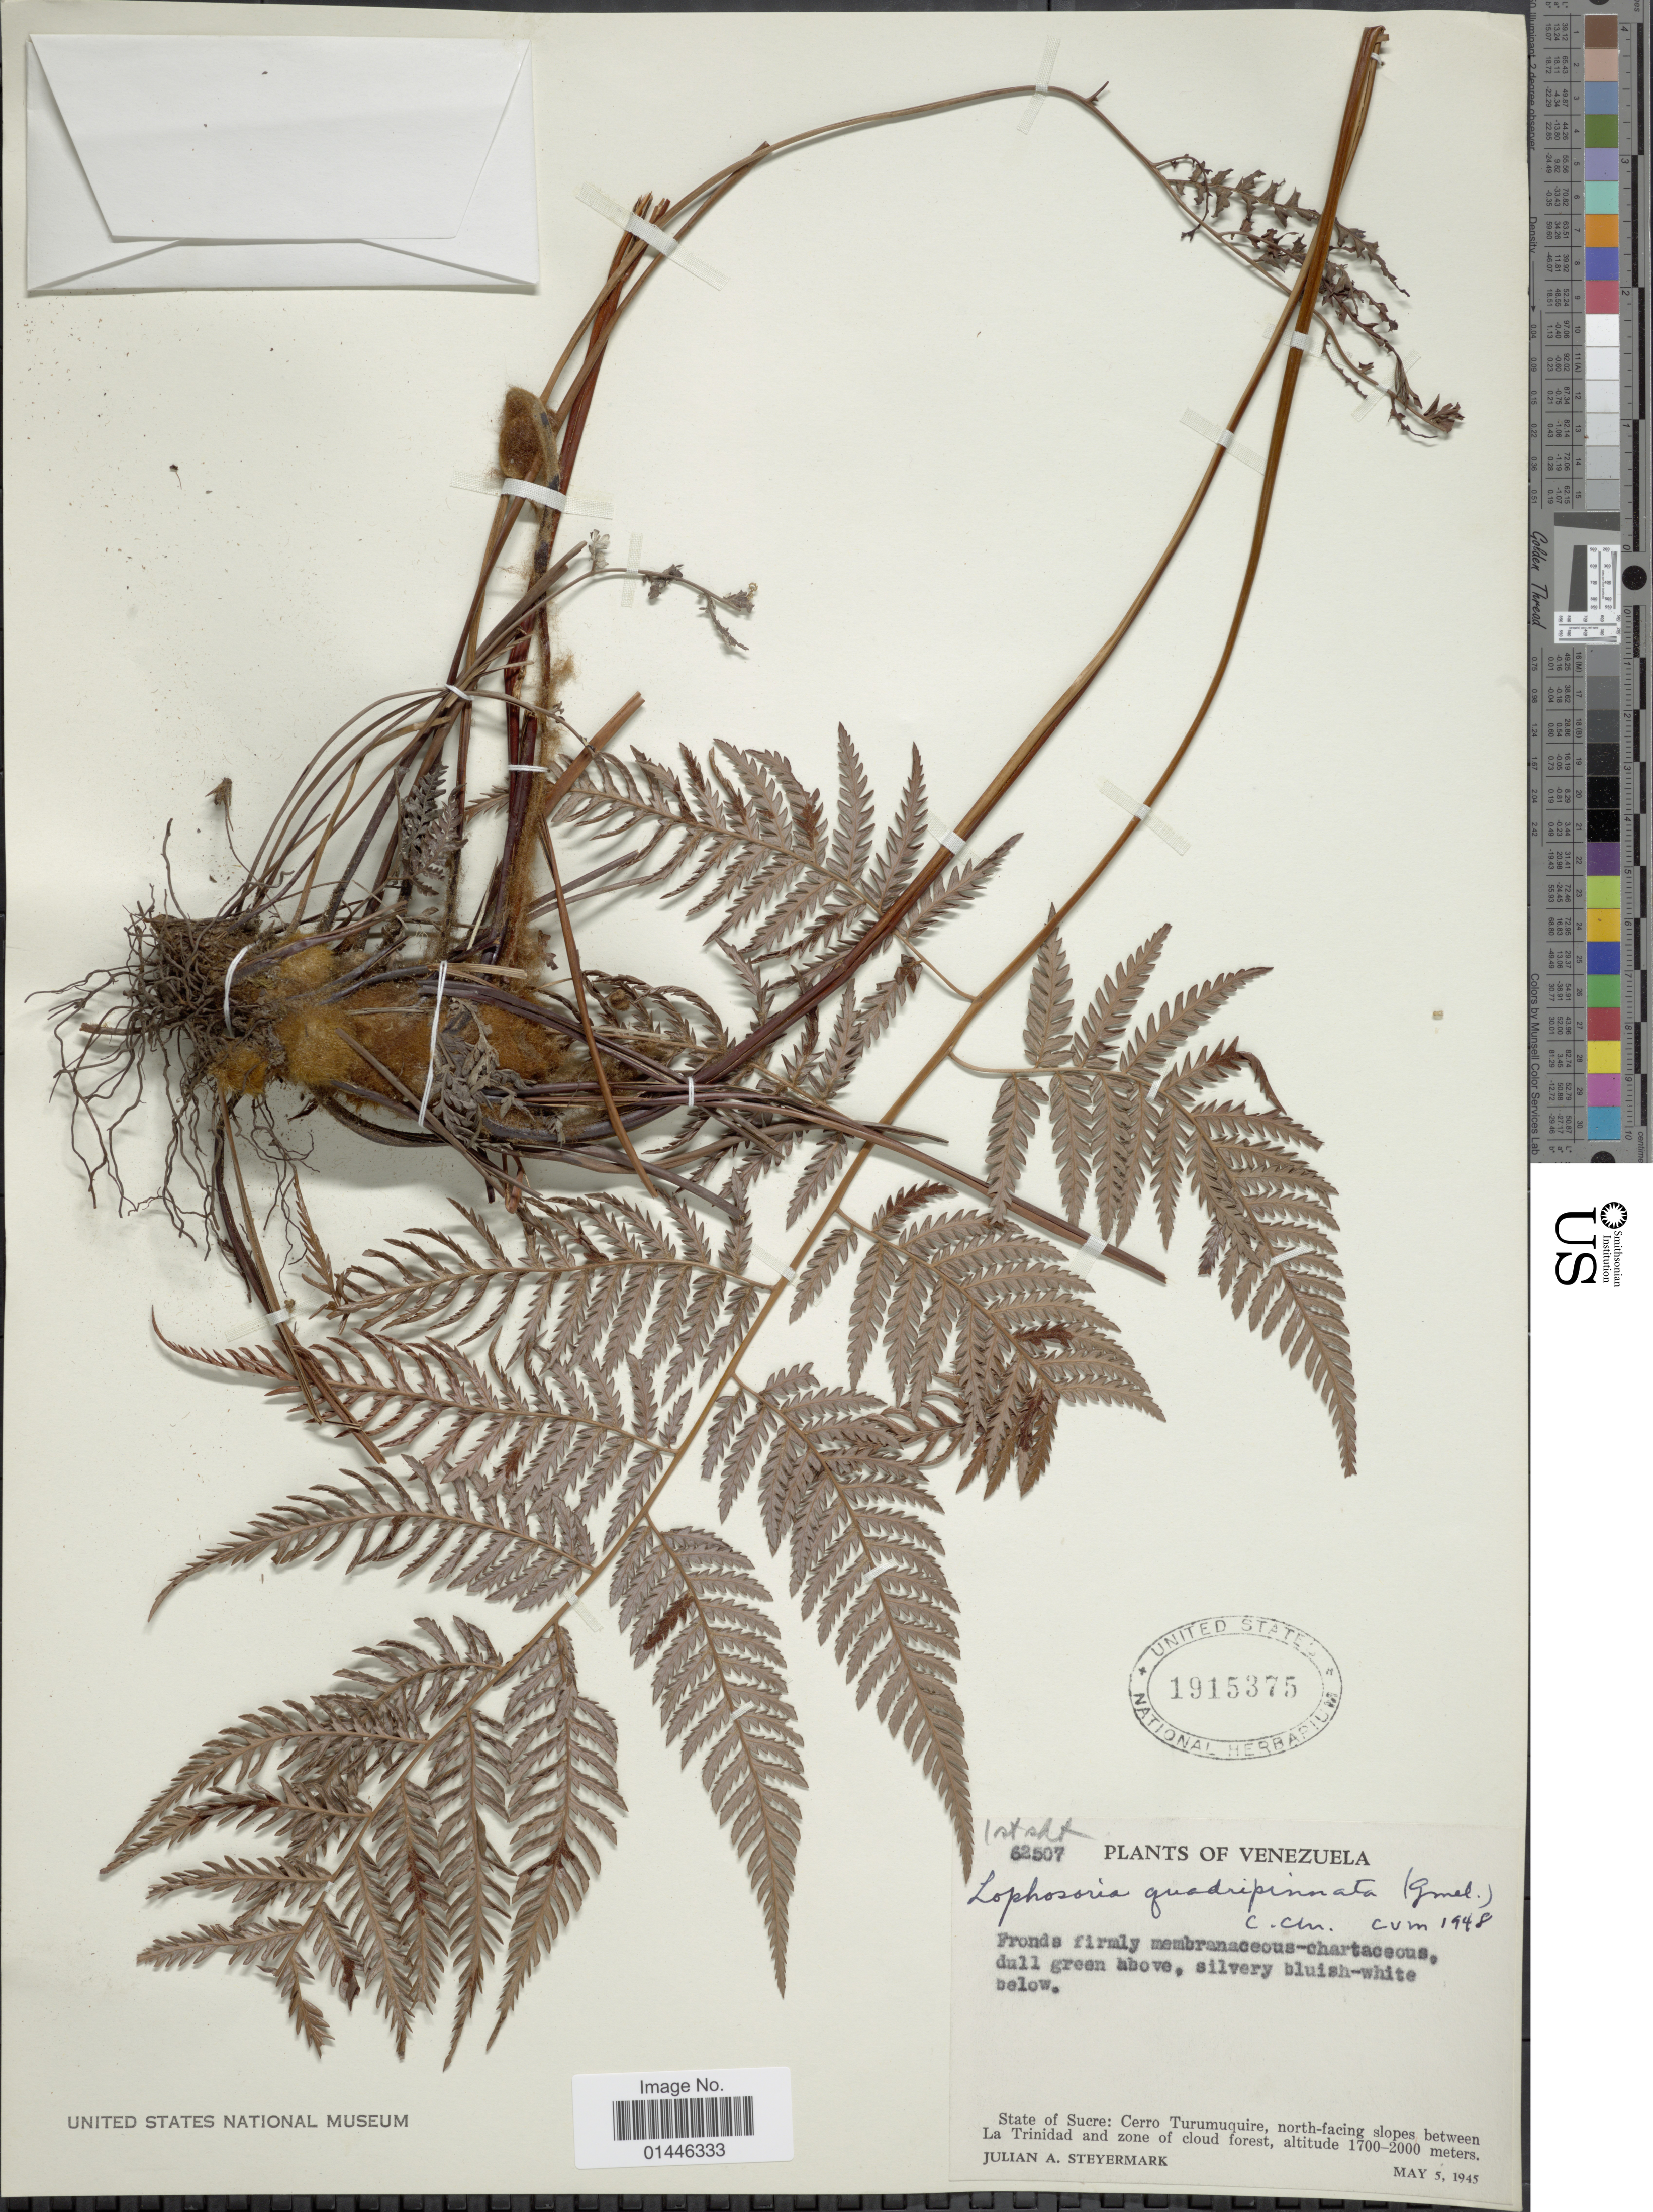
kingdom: Plantae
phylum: Tracheophyta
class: Polypodiopsida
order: Cyatheales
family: Dicksoniaceae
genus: Lophosoria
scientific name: Lophosoria quadripinnata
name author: (J.F. Gmel.) C. Chr.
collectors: J. Steyermark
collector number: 62507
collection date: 1945-05-05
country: Venezuela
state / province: Sucre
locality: Cerro Turmuquire, north-facing slopes between La Trinidad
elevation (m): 1700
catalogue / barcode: US 1915375